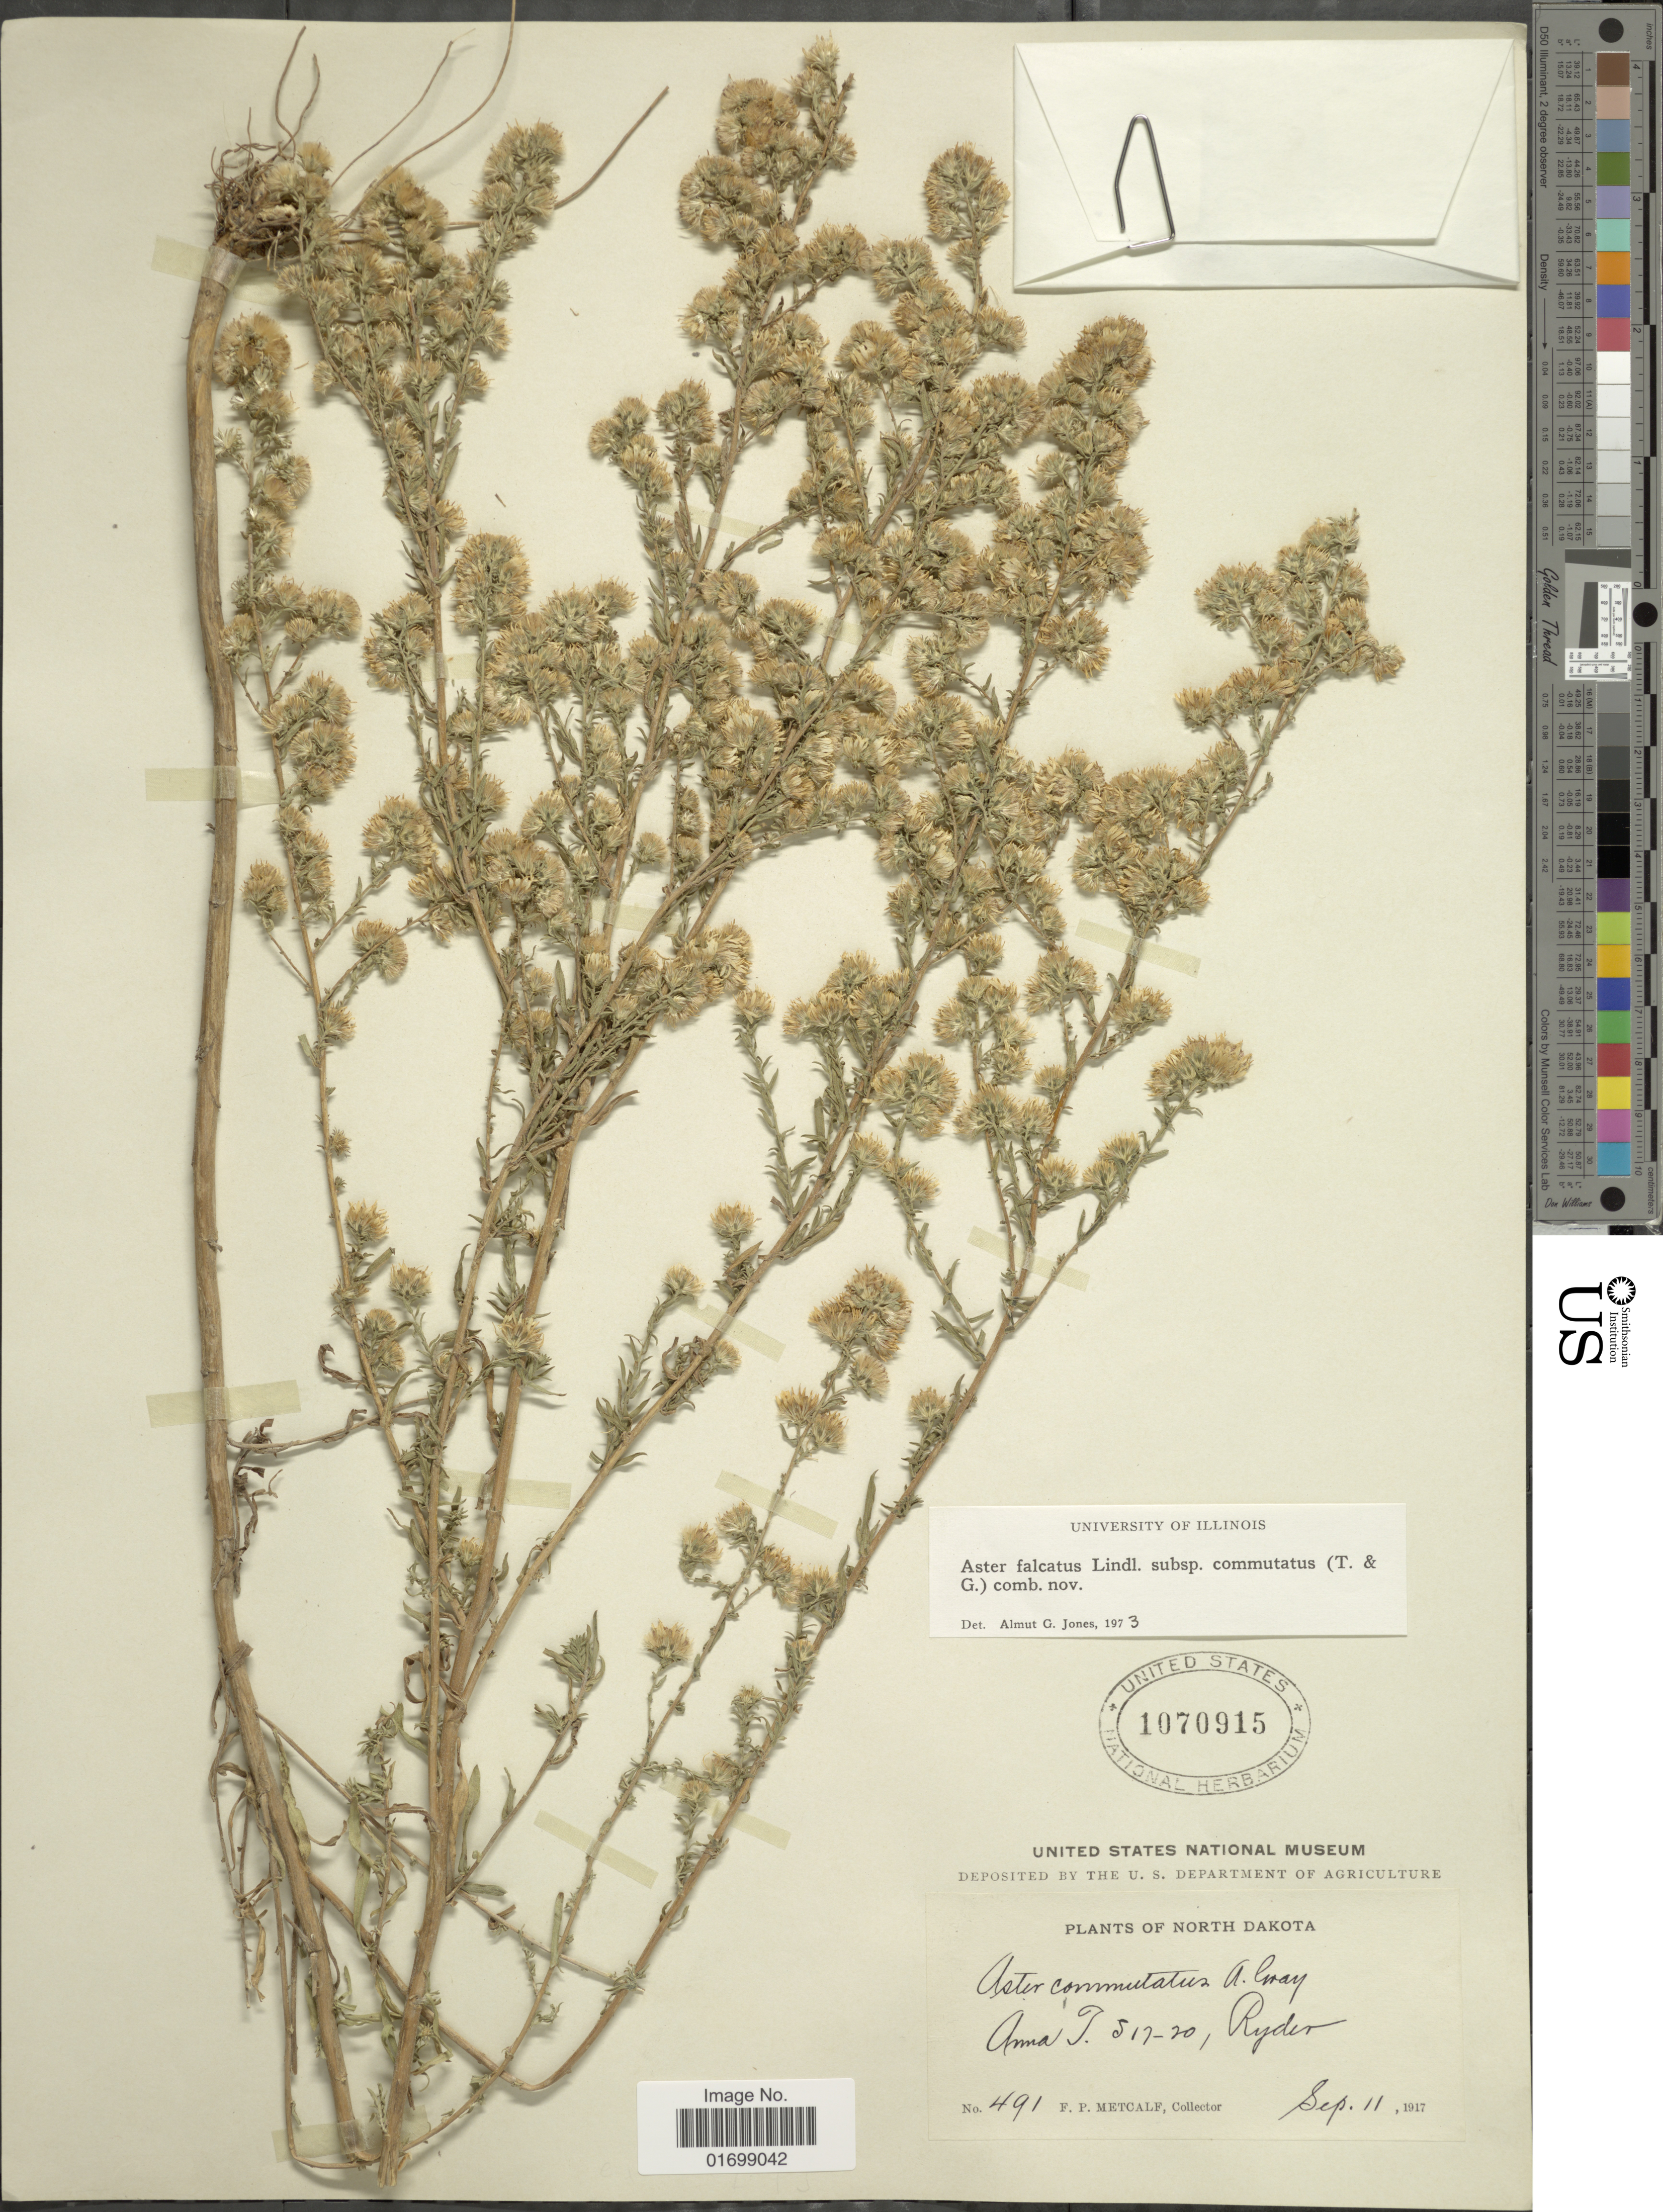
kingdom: Plantae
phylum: Tracheophyta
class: Magnoliopsida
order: Asterales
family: Asteraceae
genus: Symphyotrichum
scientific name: Symphyotrichum falcatum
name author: (Lindl. ex Lindl.) G.L. Nesom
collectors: F. Metcalf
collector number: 491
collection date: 1917-09-11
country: United States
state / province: North Dakota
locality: Ama J. s17-20, Ryder.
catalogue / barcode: US 1070915